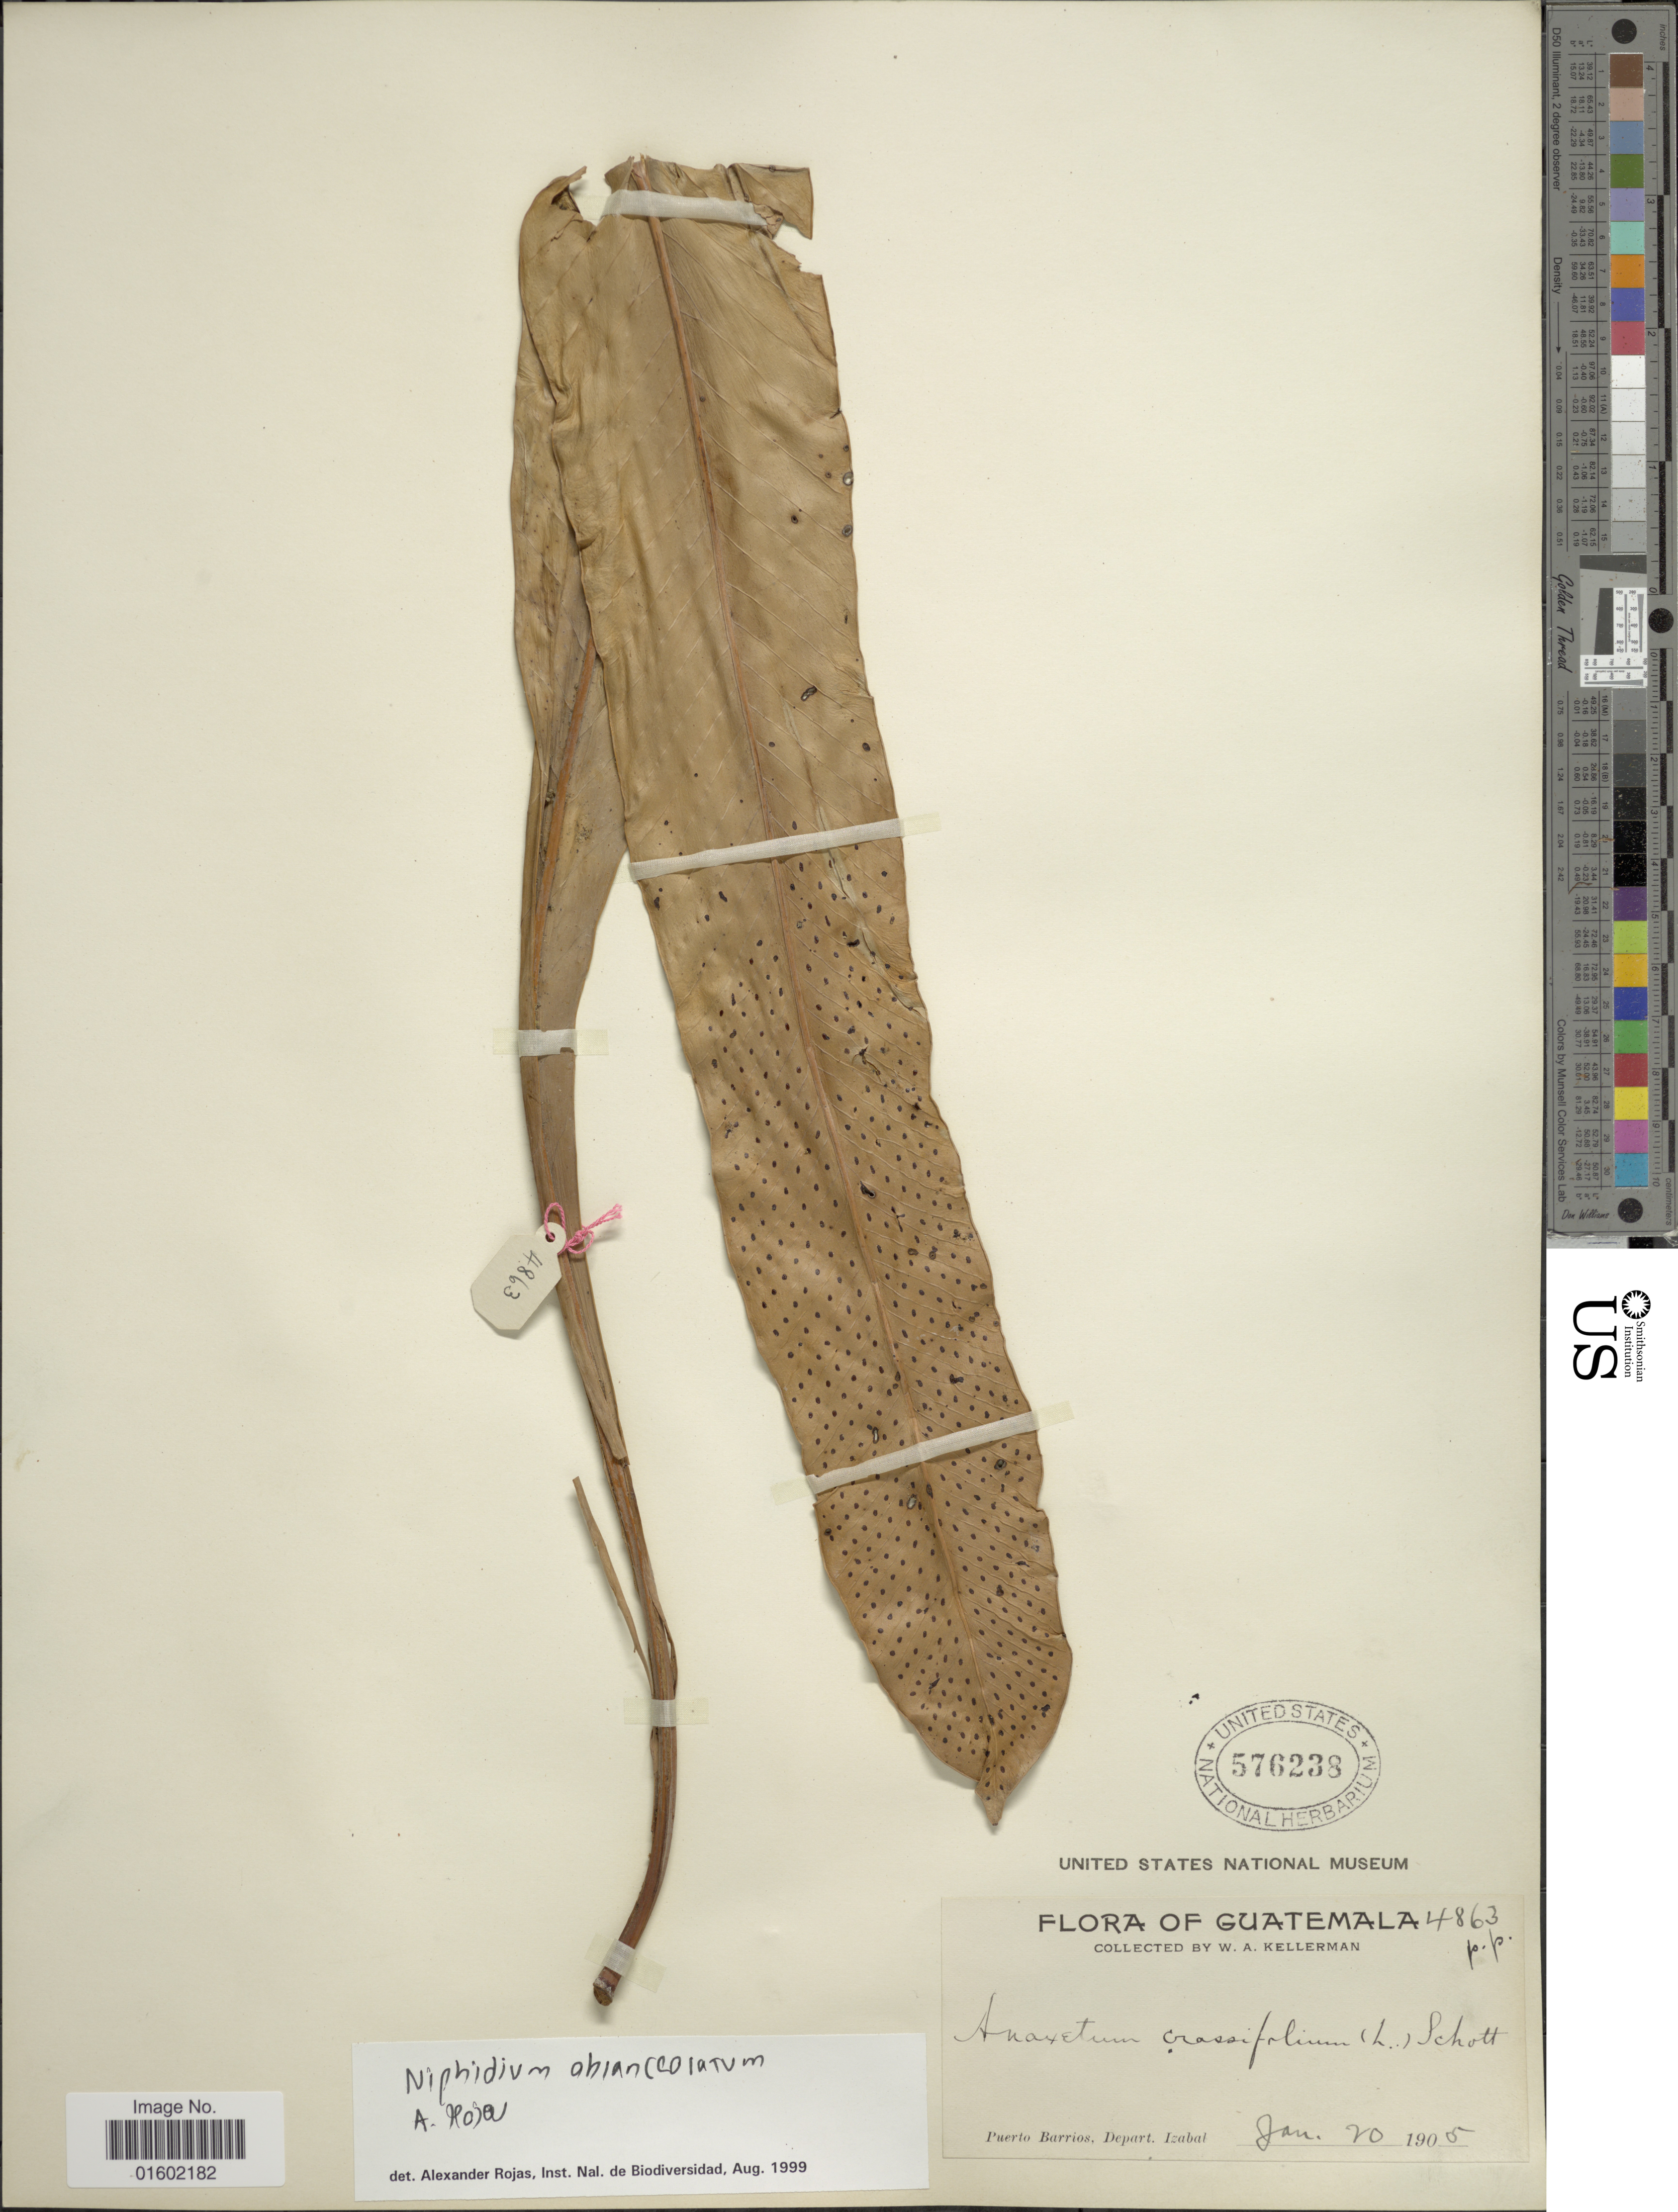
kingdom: Plantae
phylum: Tracheophyta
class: Polypodiopsida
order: Polypodiales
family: Polypodiaceae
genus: Niphidium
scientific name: Niphidium crassifolium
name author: (L.) Lellinger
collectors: W. Kellerman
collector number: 4863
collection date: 1905-01-20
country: Guatemala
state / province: Izabal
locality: Puerto Barrios, Depart. Izabal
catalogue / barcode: US 576238